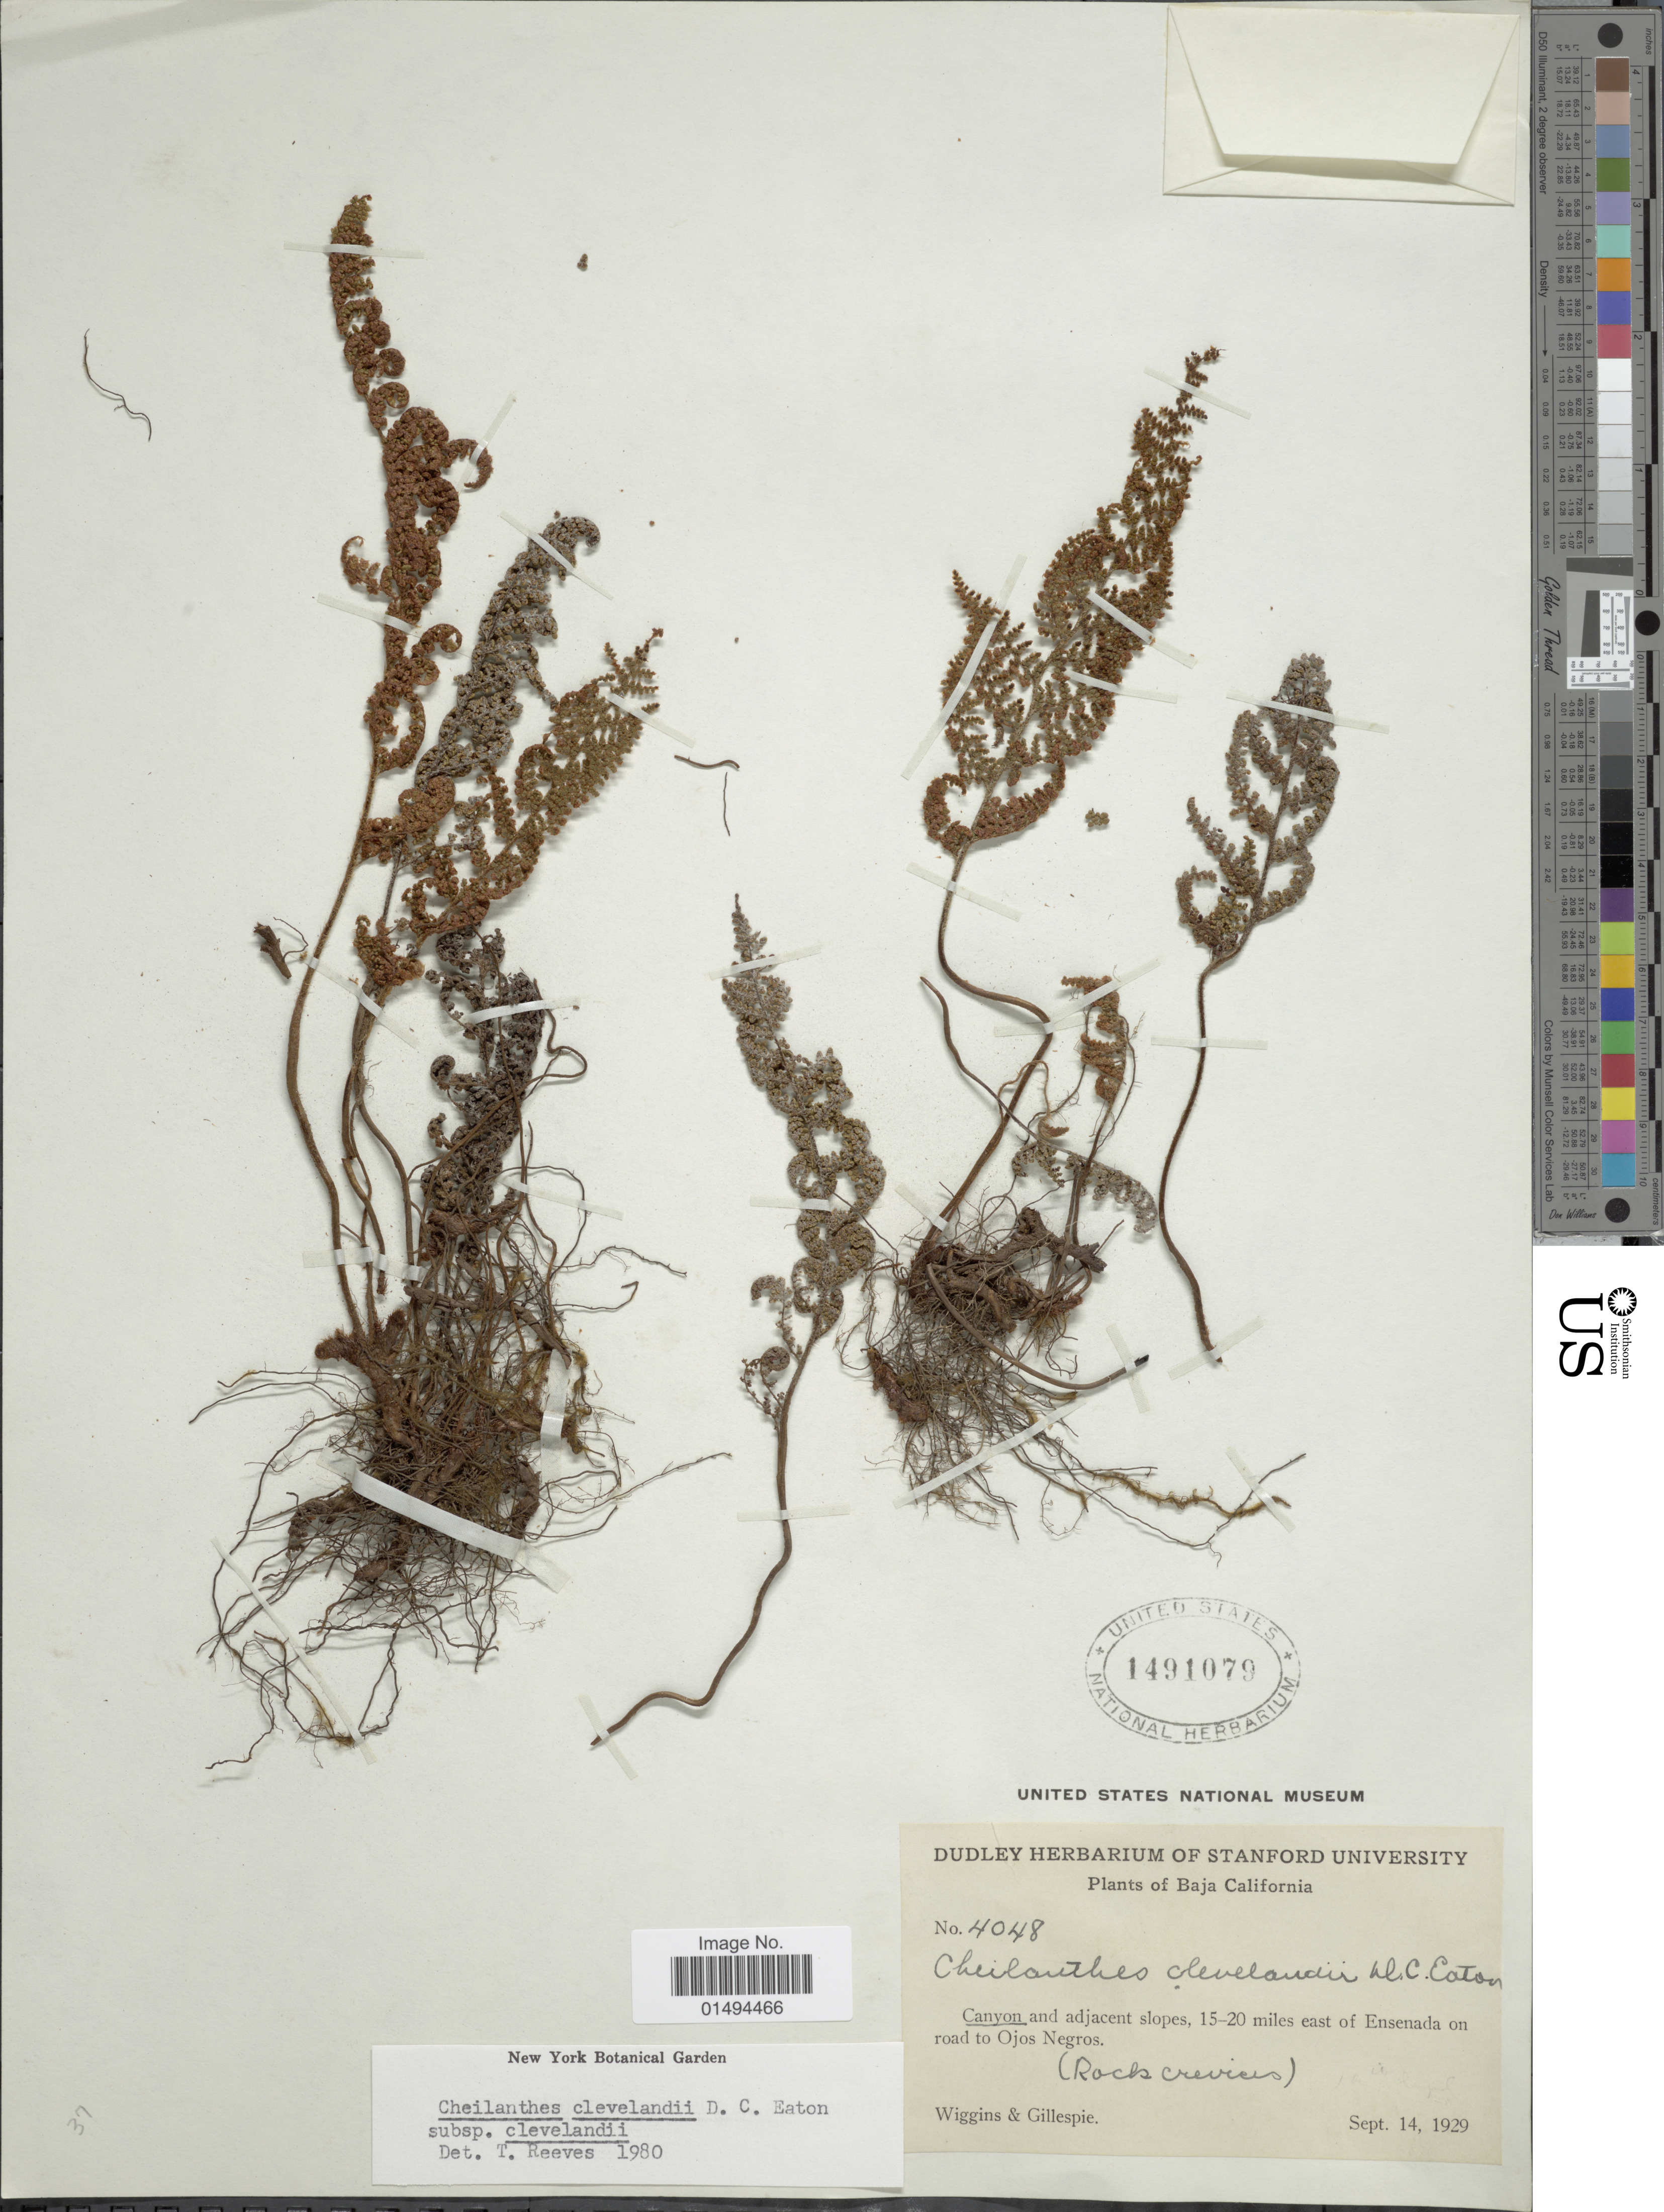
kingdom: Plantae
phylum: Tracheophyta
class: Polypodiopsida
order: Polypodiales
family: Pteridaceae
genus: Myriopteris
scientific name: Myriopteris clevelandii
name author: (D.C. Eaton) Grusz & Windham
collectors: -- Wiggins & -- Gillespie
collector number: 4048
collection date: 1929-09-14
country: Mexico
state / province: Baja California Norte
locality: Canyon and adjacent slopes, 15-20 miles east of Ensenada on road to Ojos Negros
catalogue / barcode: US 1491079